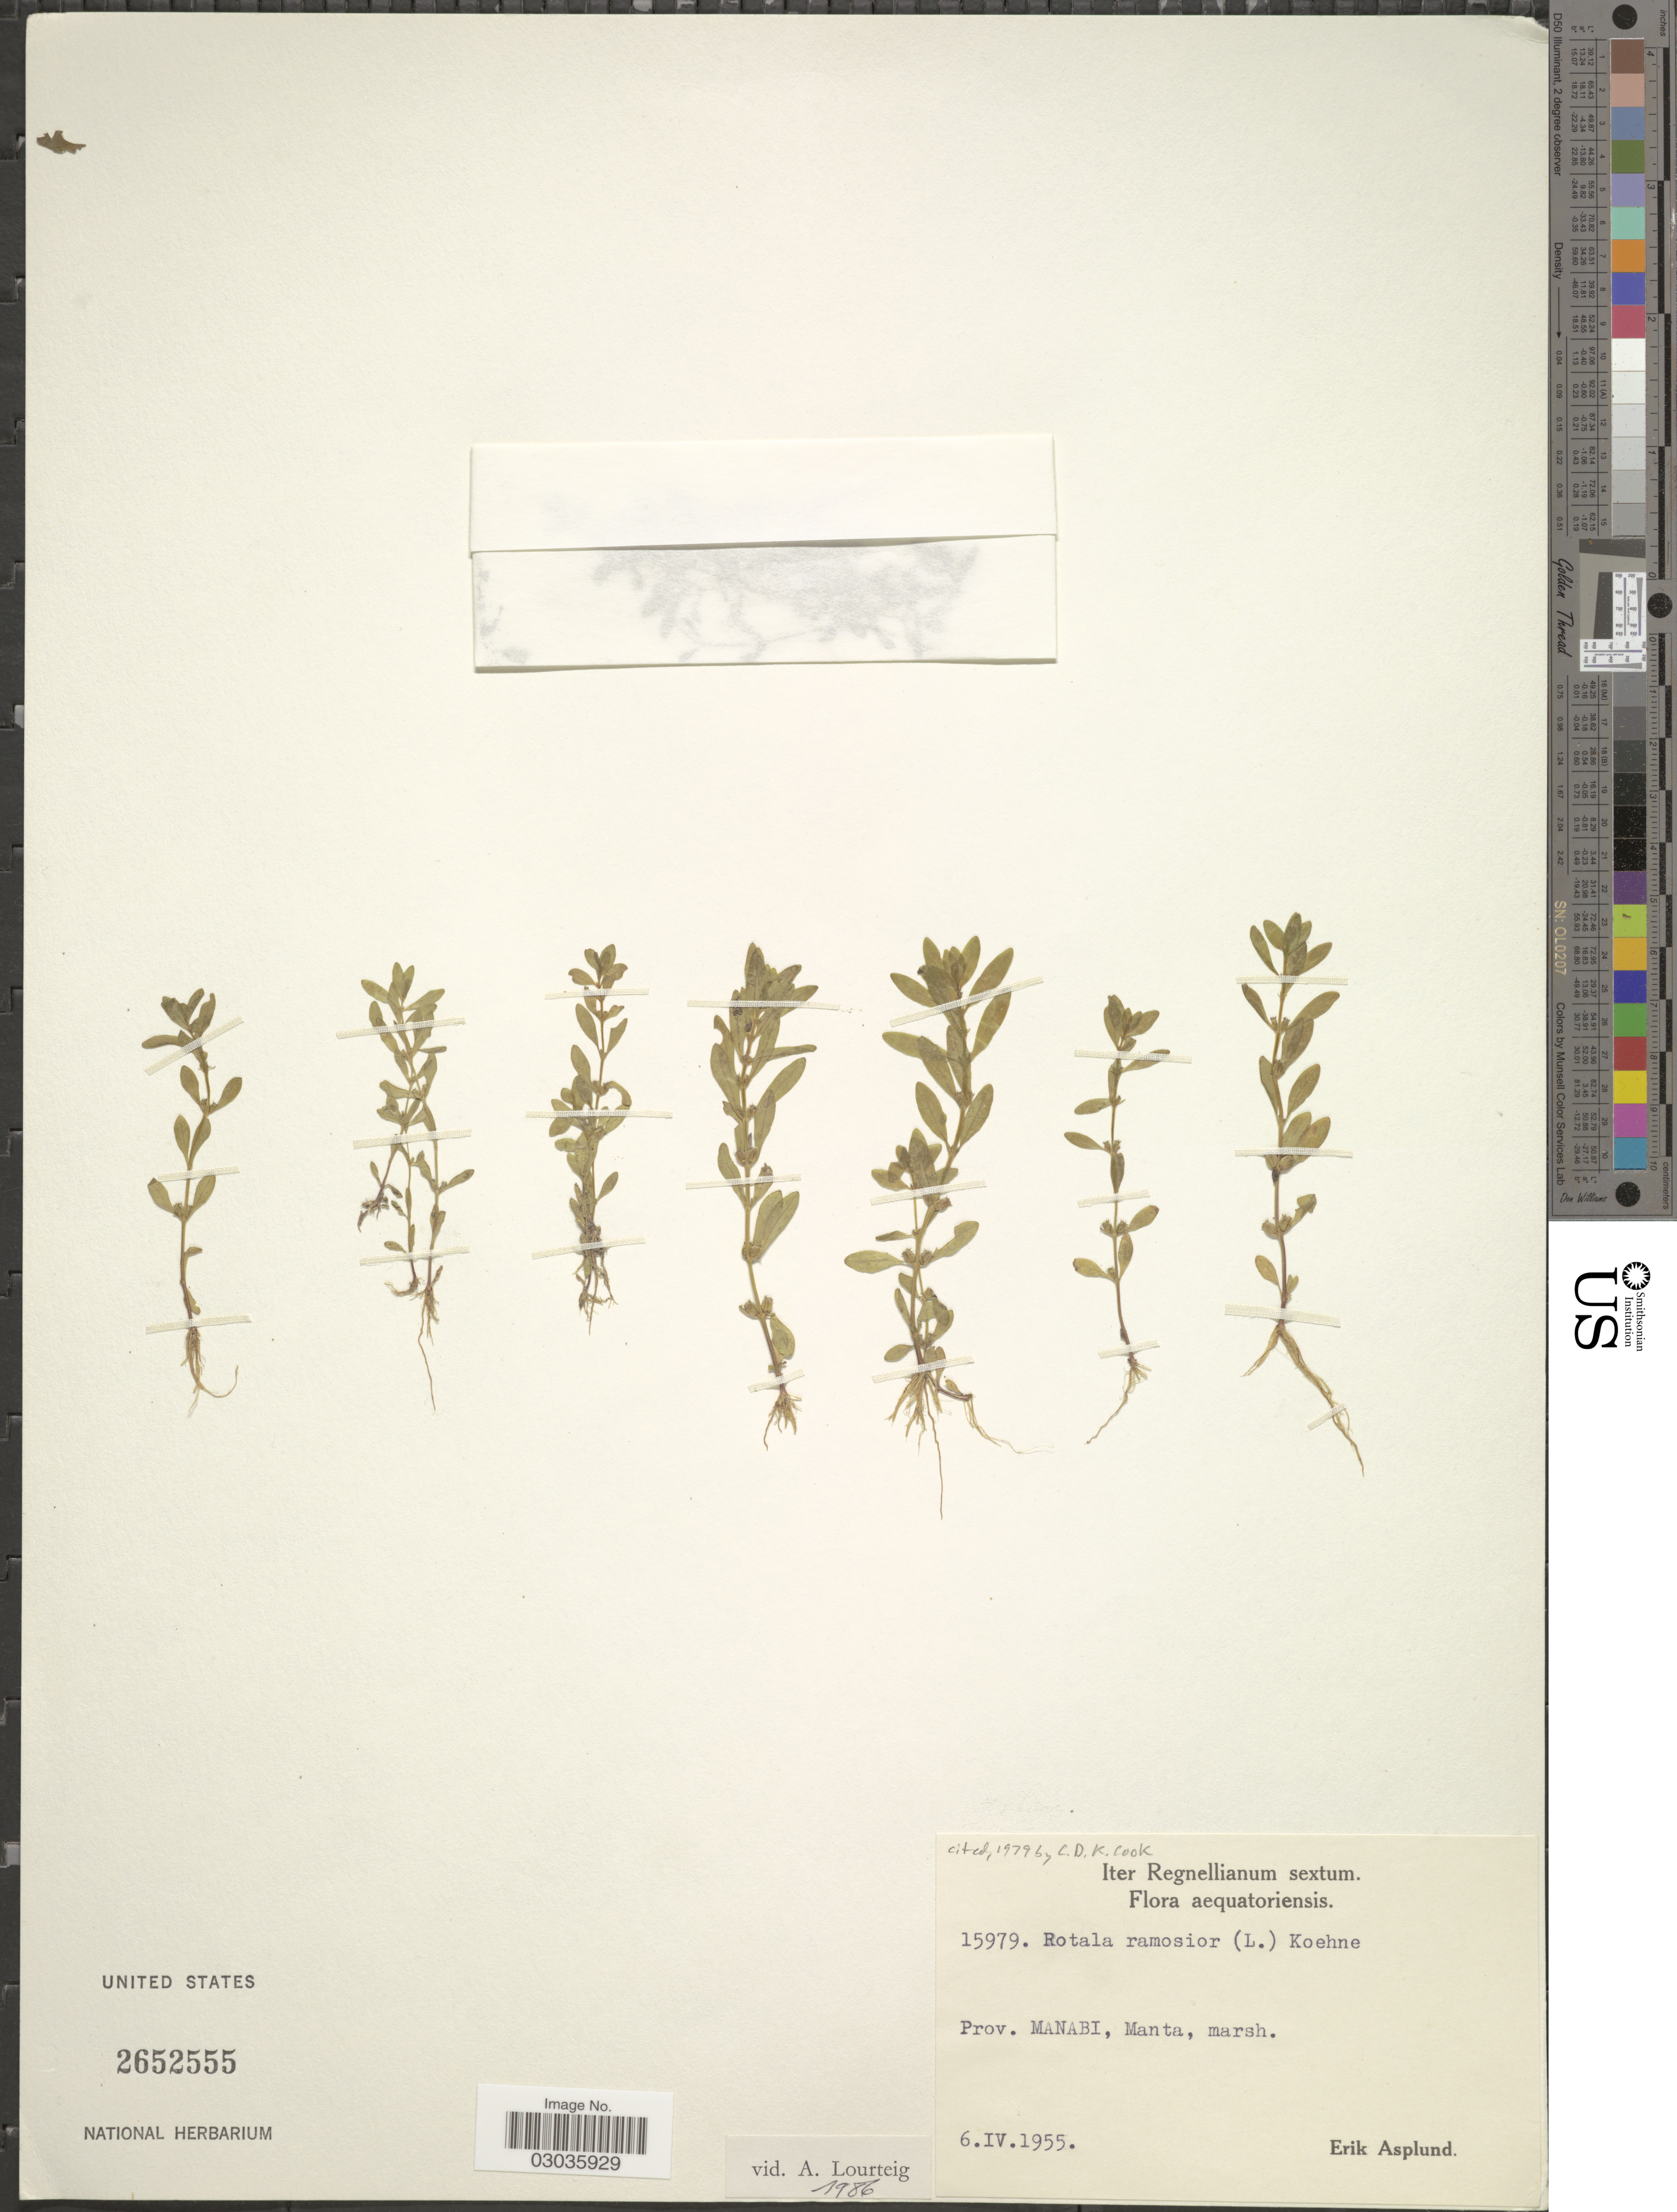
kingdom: Plantae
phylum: Tracheophyta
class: Magnoliopsida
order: Myrtales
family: Lythraceae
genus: Rotala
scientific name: Rotala ramosior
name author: (L.) Koehne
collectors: E. Asplund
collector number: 15979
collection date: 1955-04-06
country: Ecuador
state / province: Manabí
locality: Aequatoriensis, Manta.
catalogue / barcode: US 2652555